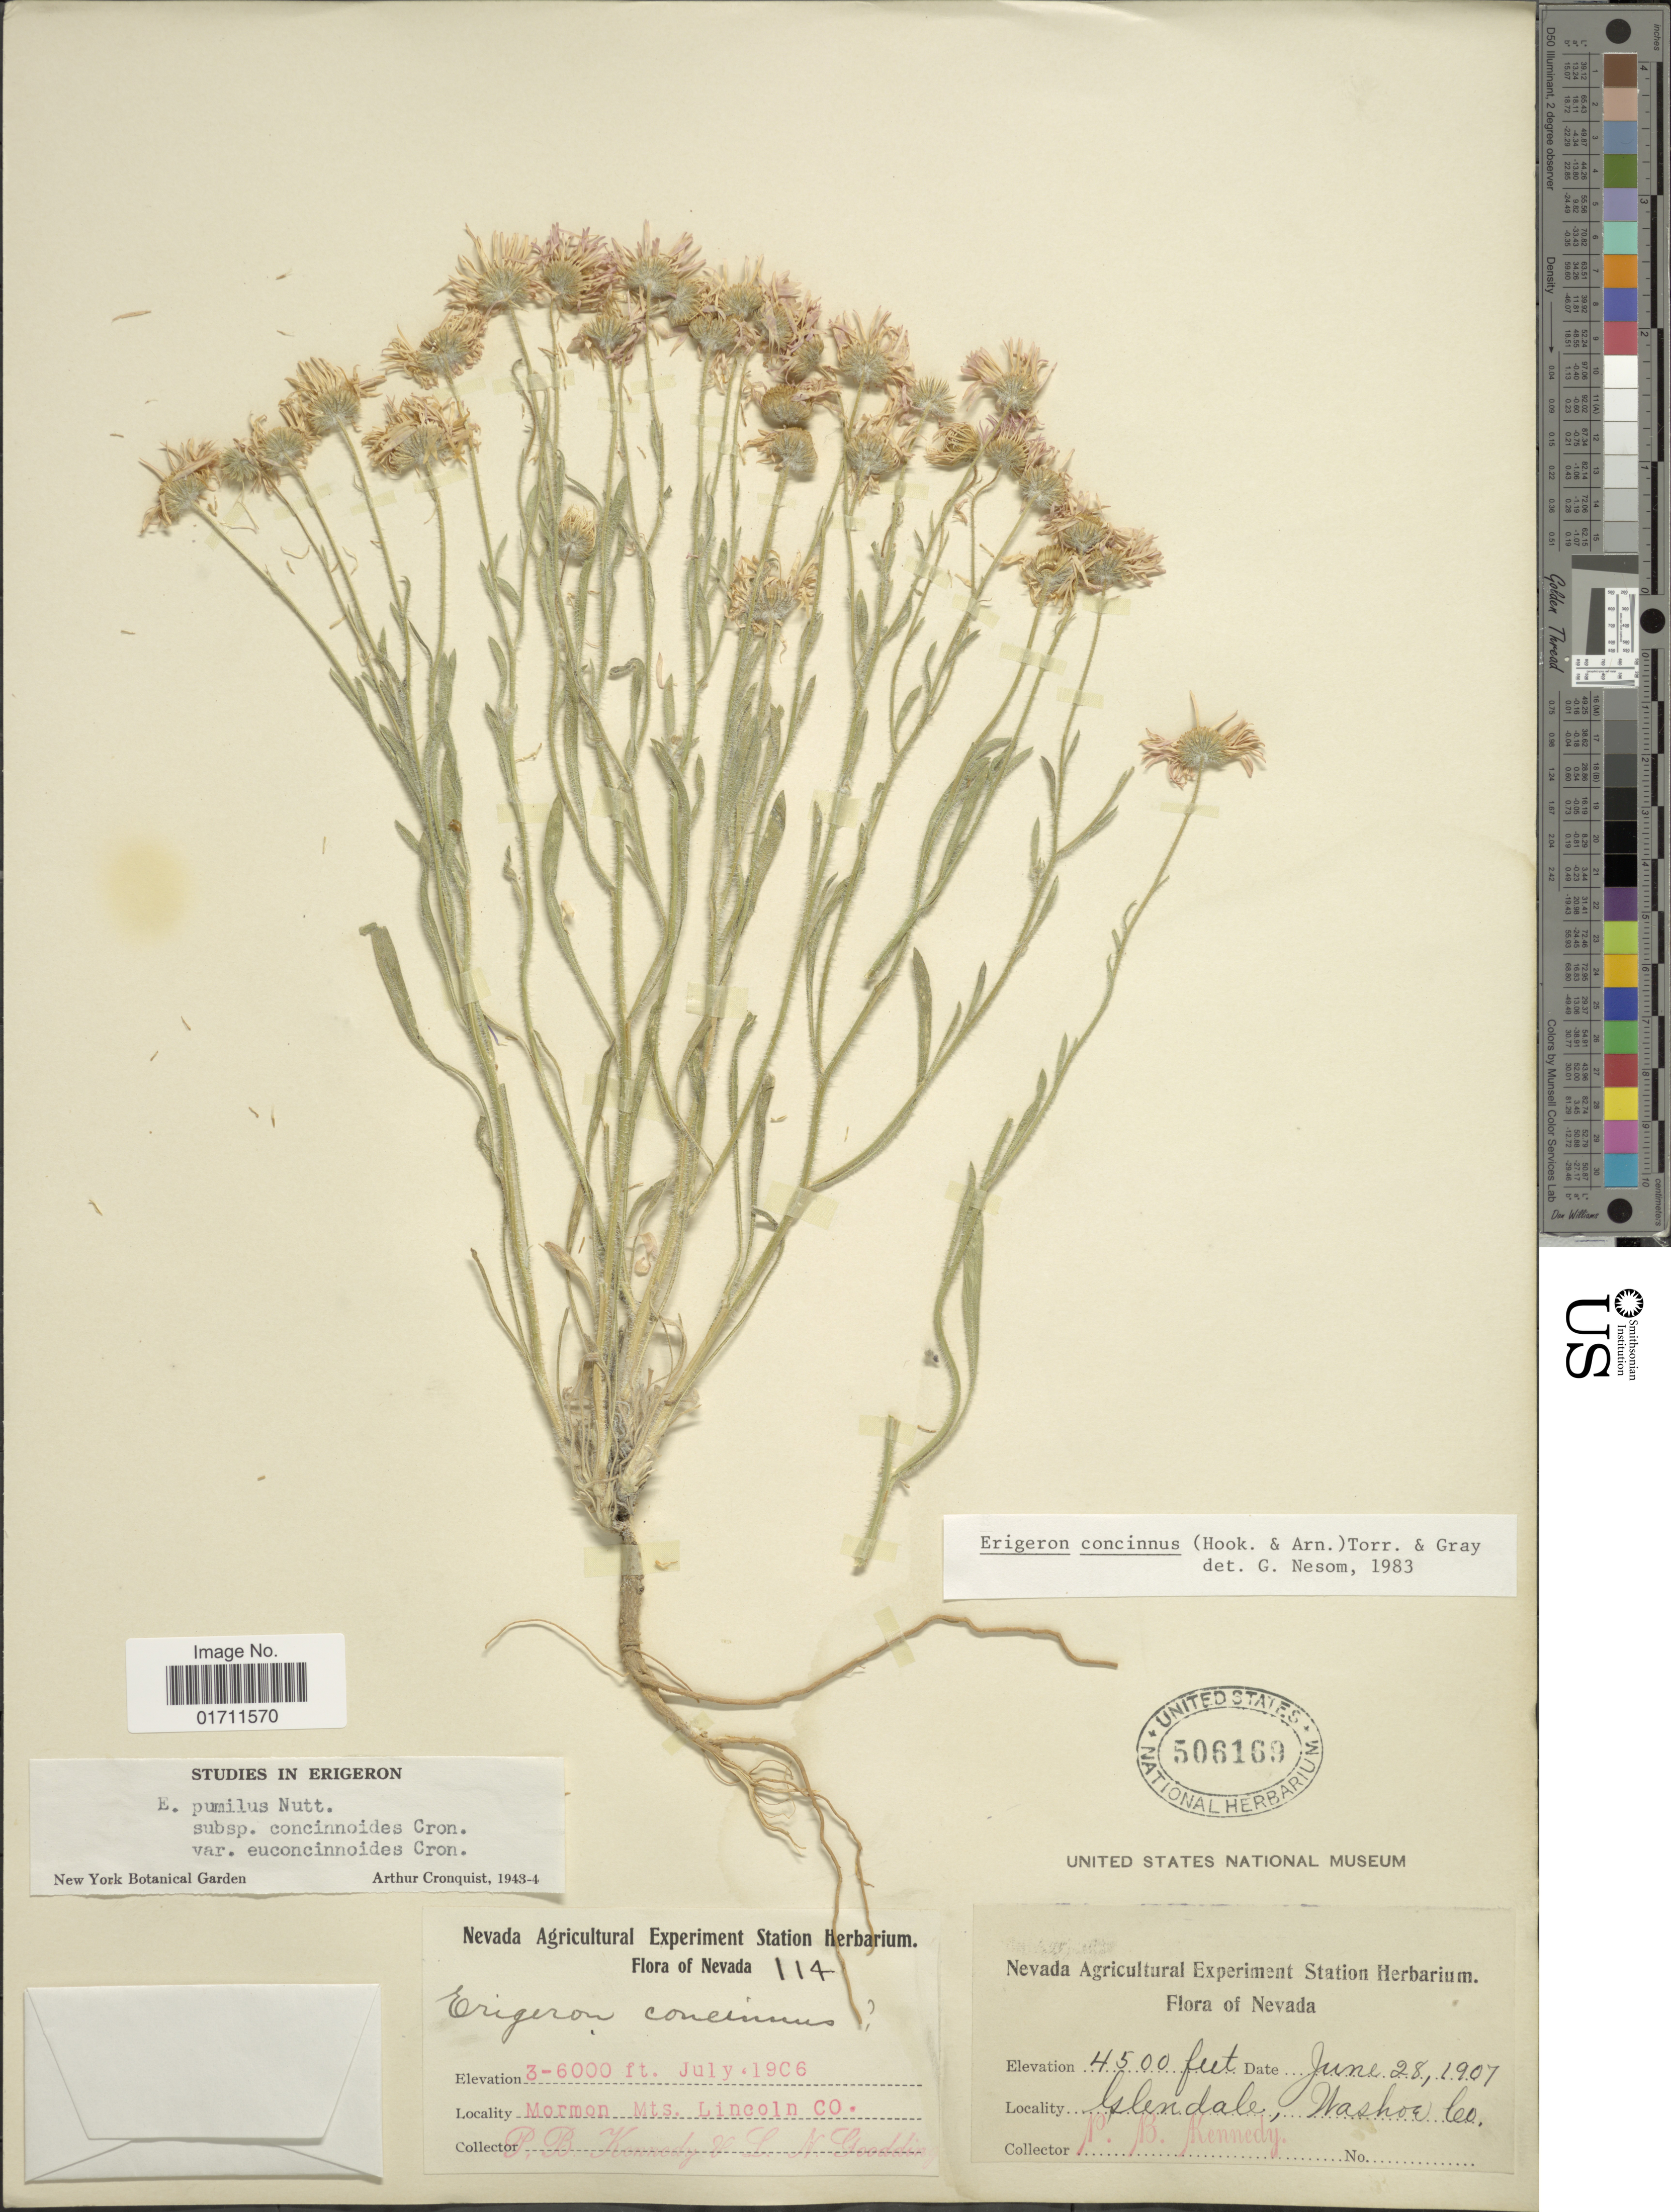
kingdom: Plantae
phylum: Tracheophyta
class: Magnoliopsida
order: Asterales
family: Asteraceae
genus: Erigeron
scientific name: Erigeron concinnus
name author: (Hook. & Arn.) Torr. & A. Gray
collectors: P. B. Kennedy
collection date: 1907-06-28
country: United States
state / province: Nevada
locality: Glendale, Washoe Co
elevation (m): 1372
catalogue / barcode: US 506169